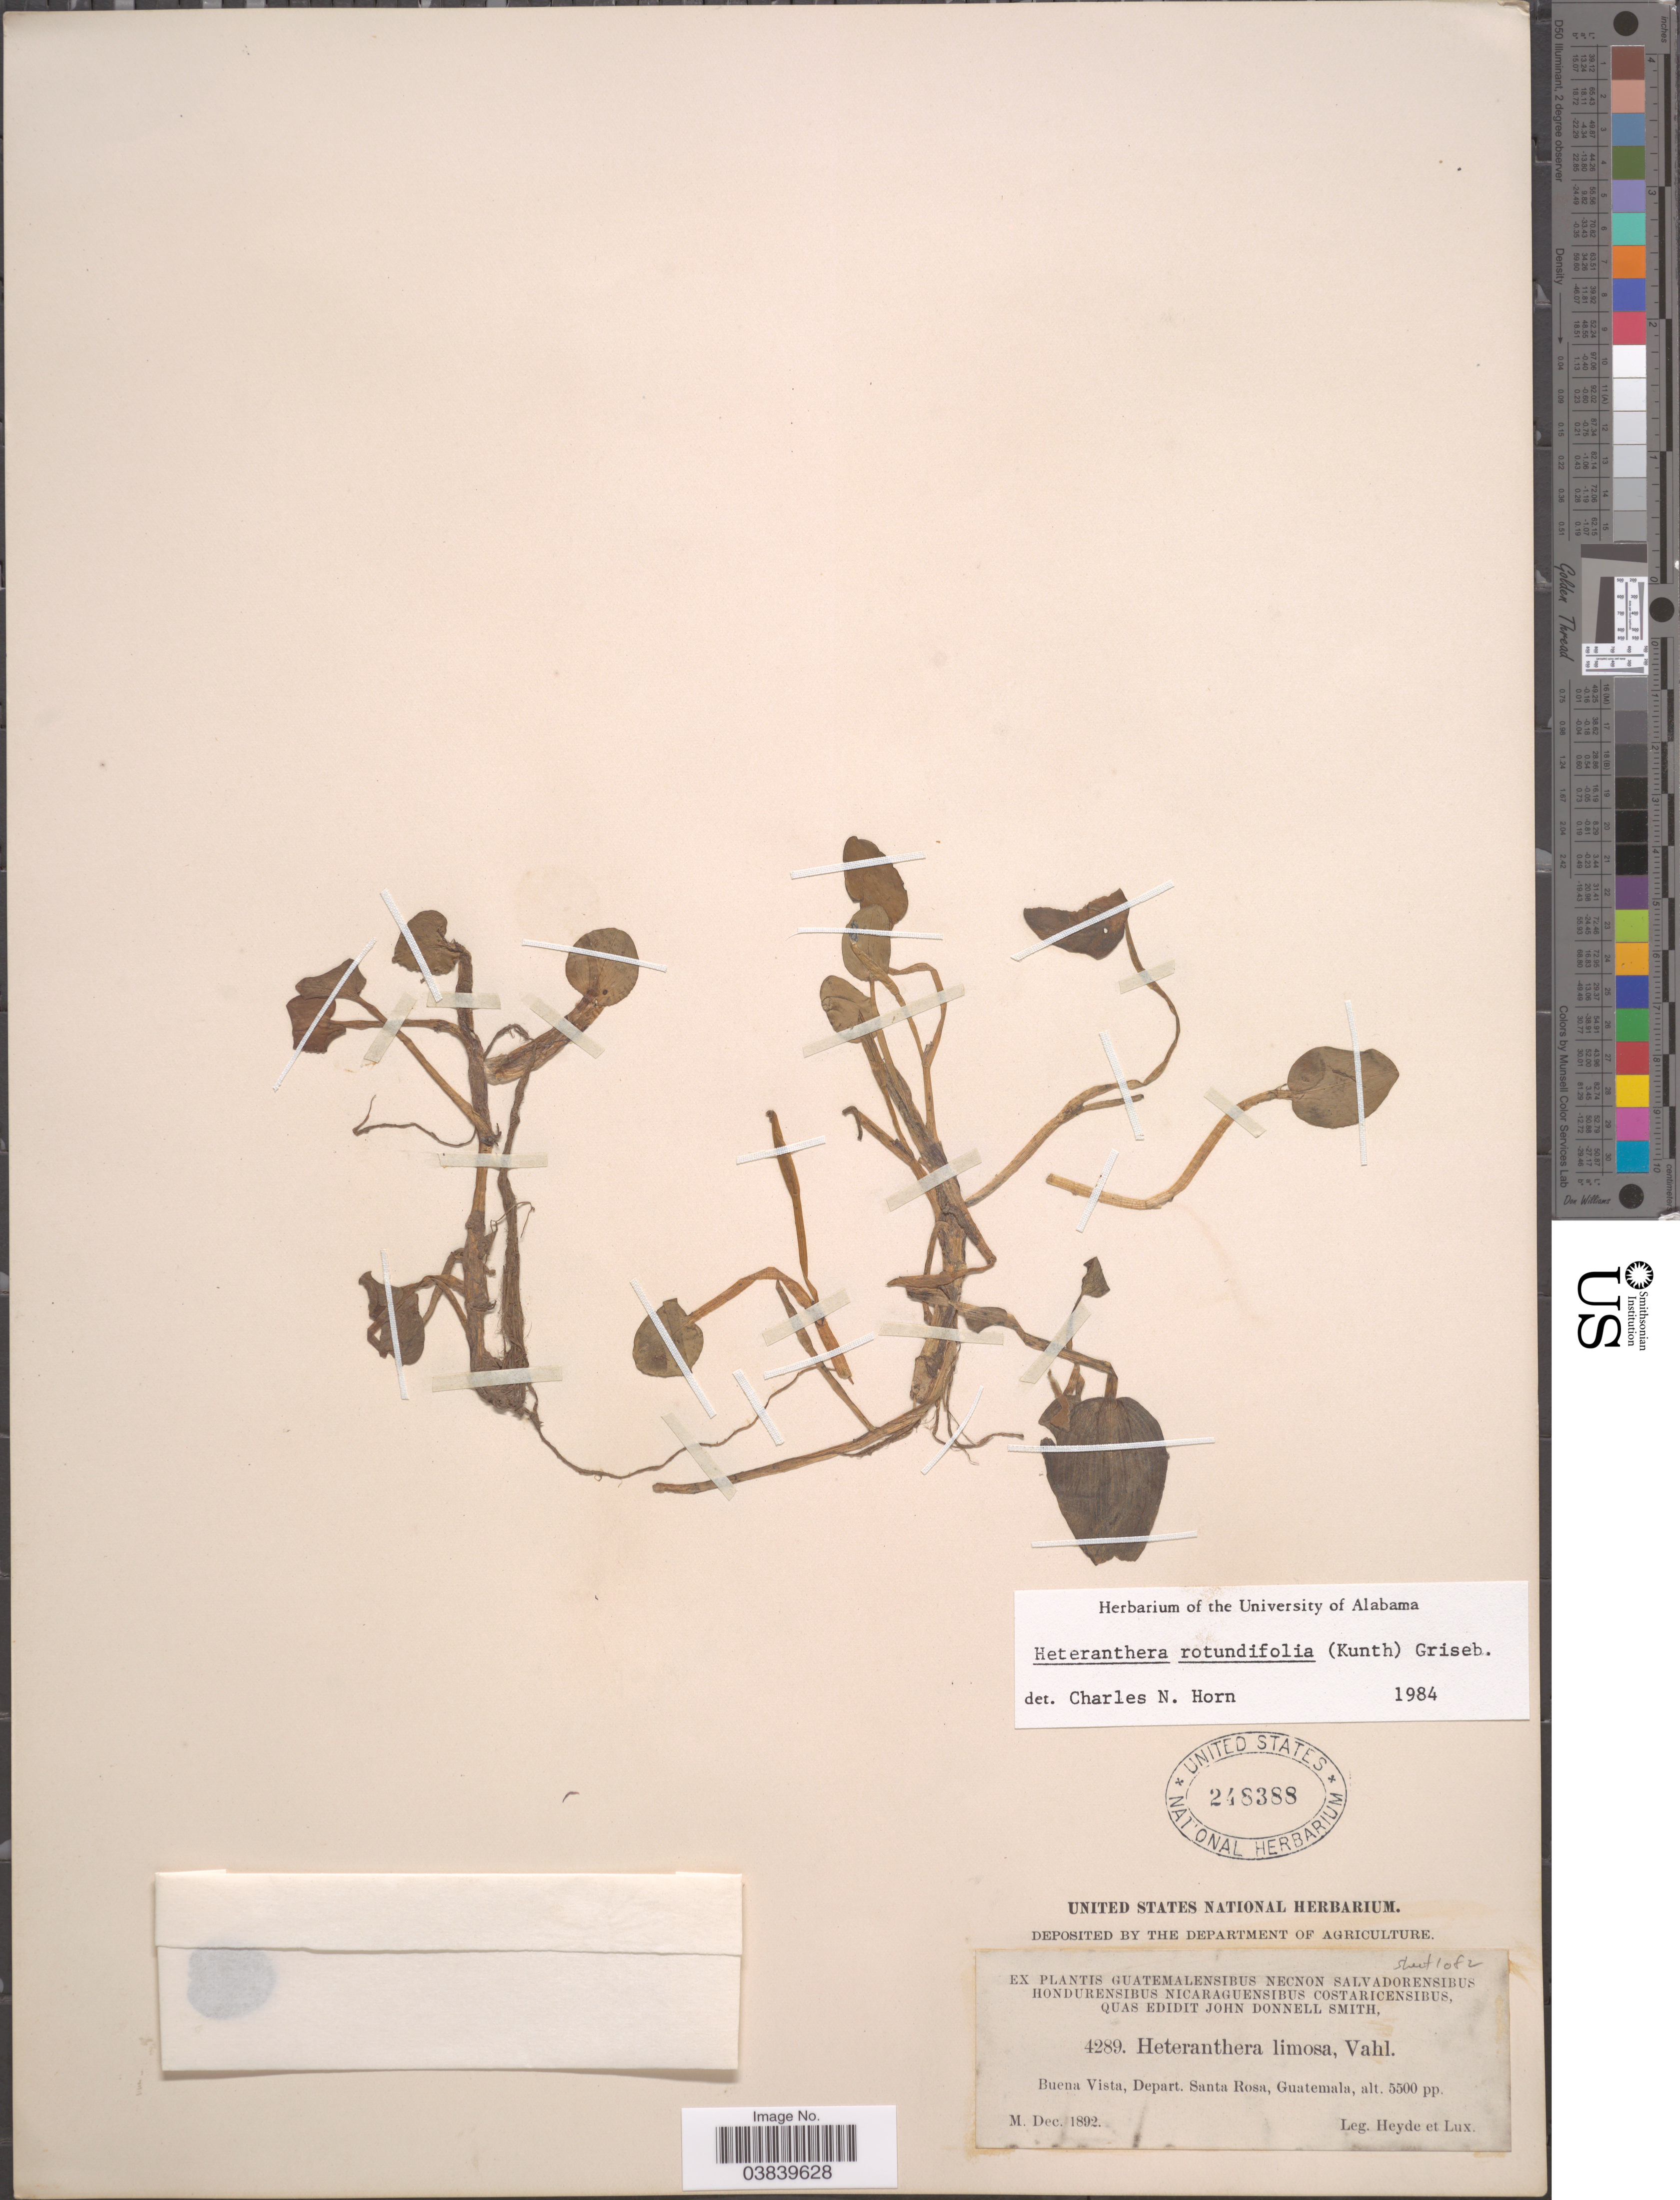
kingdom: Plantae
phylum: Tracheophyta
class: Liliopsida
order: Commelinales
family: Pontederiaceae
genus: Heteranthera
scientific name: Heteranthera rotundifolia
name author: (Kunth) Griseb.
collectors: Heyde & Lux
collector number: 4289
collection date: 1892-12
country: Guatemala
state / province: Santa Rosa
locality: Buena Vista, Depart. Santa Rosa.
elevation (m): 1676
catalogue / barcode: US 248388